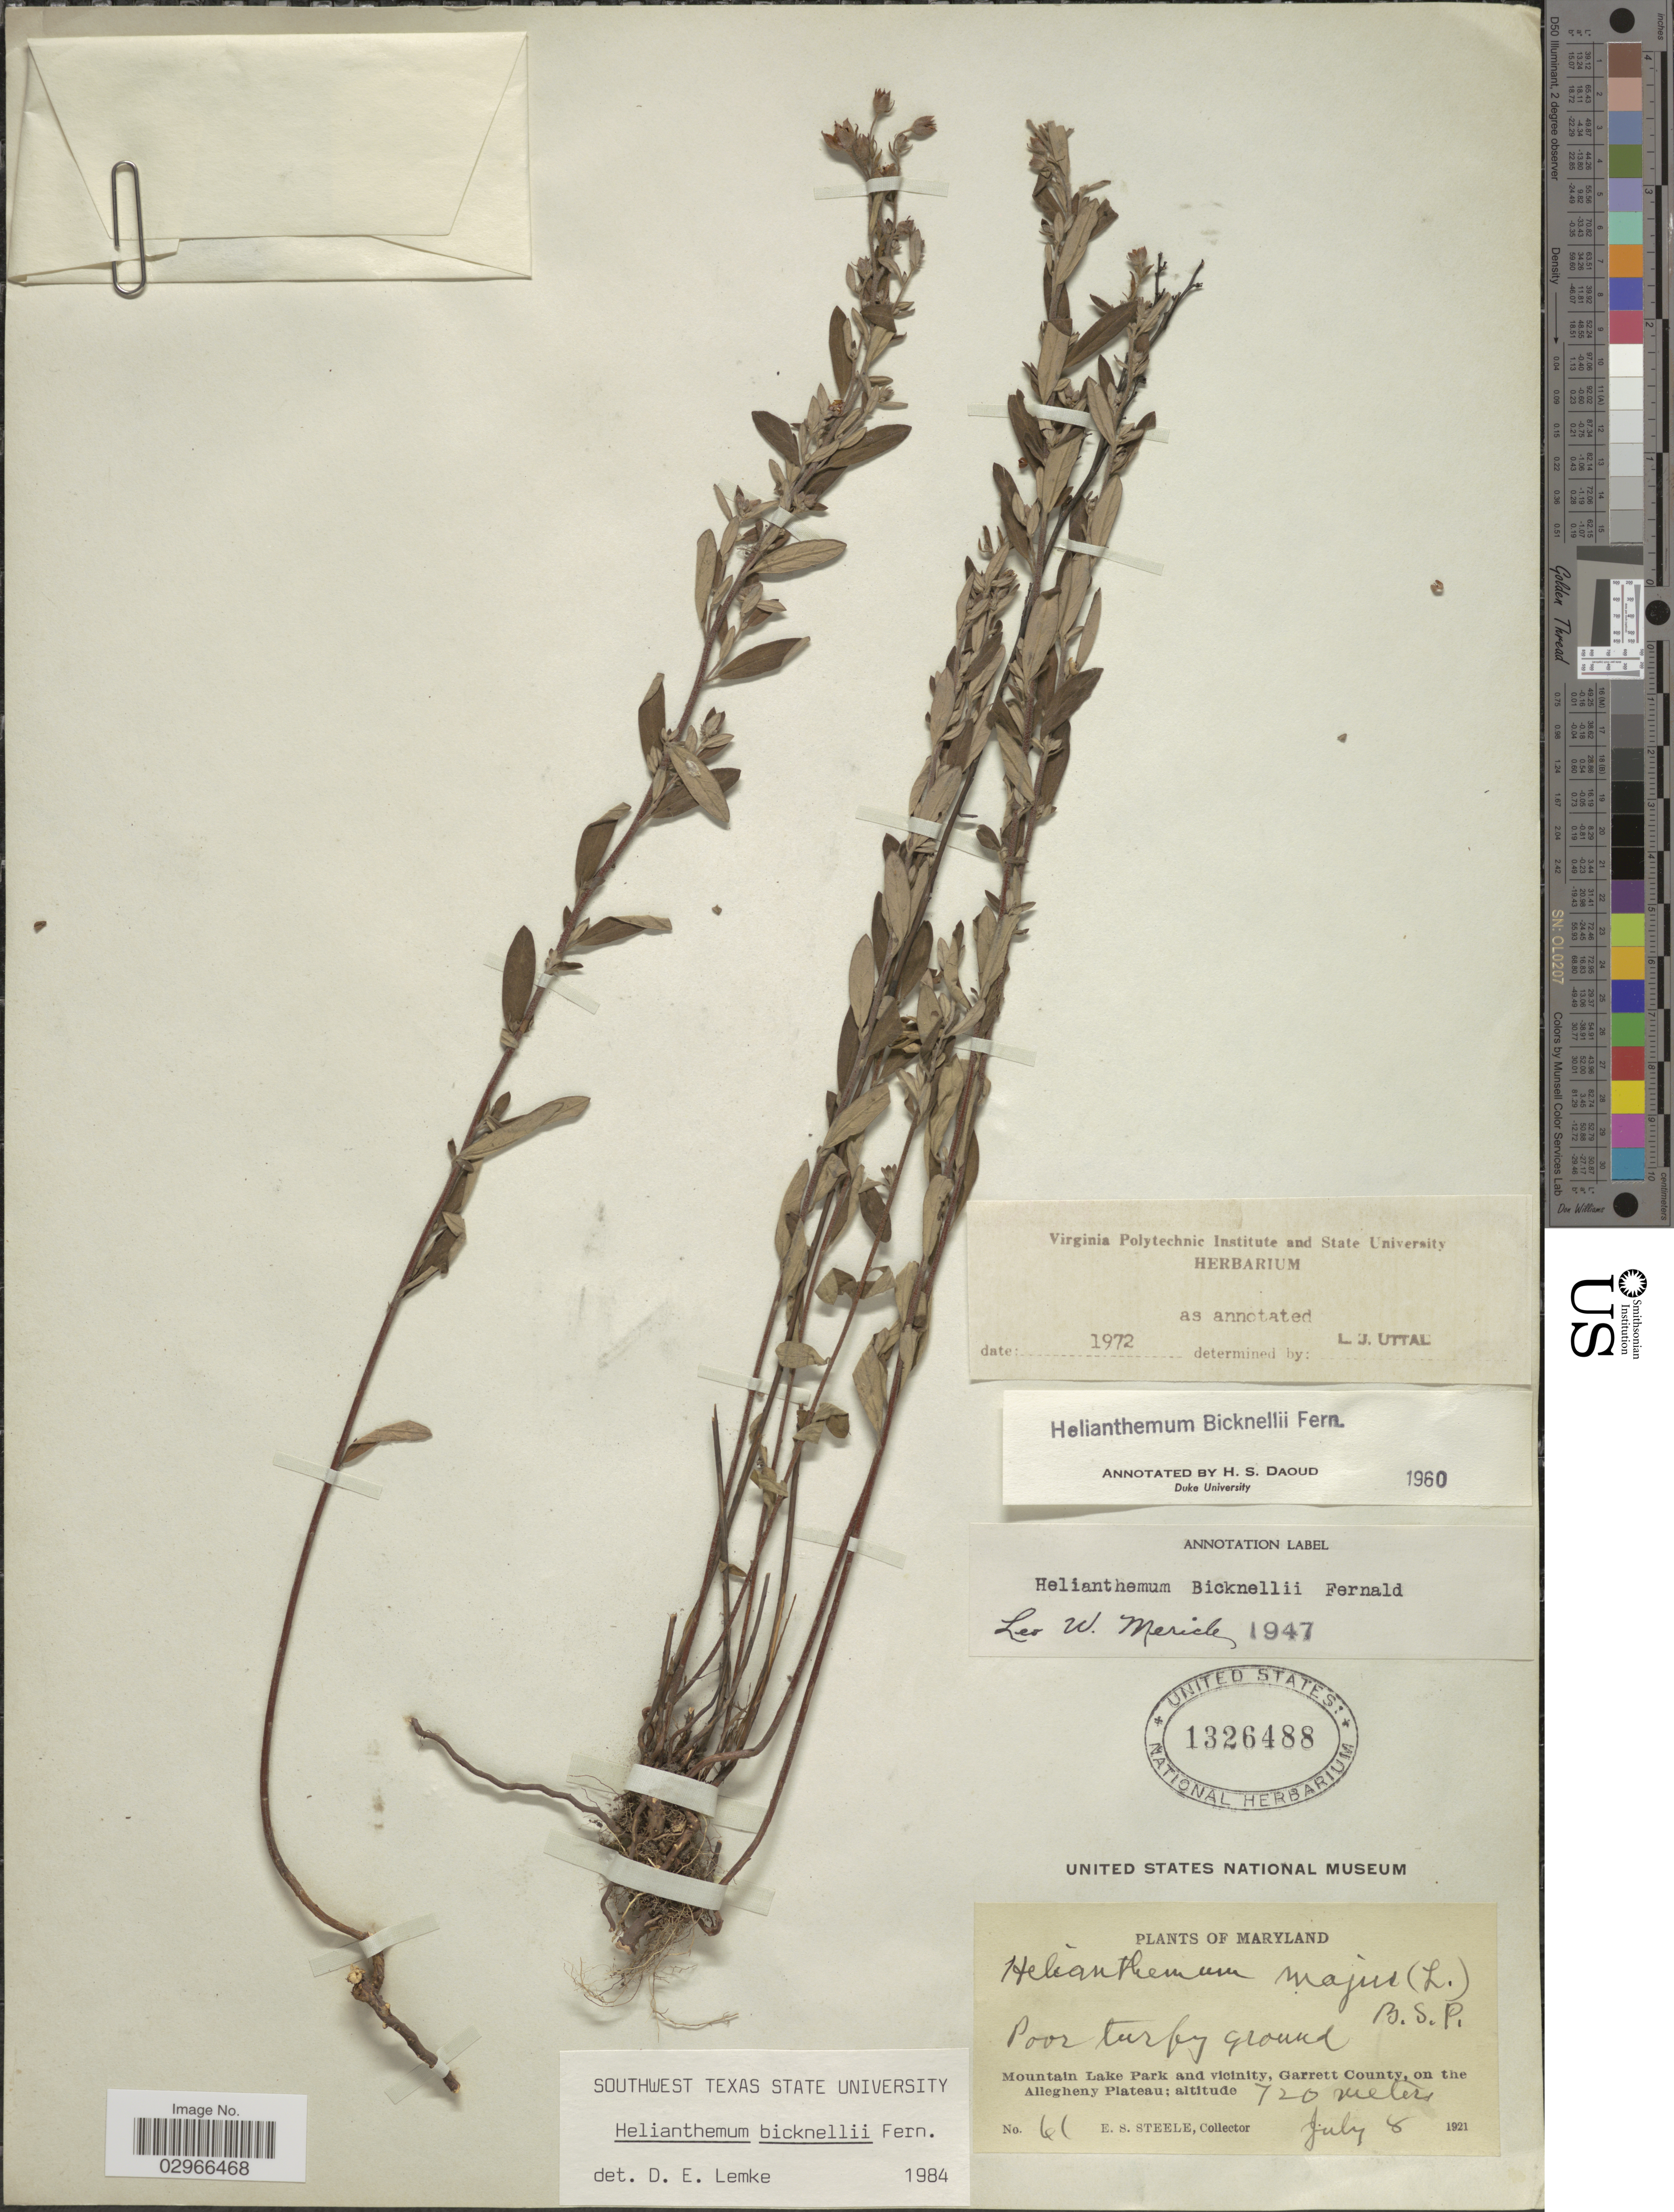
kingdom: Plantae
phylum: Tracheophyta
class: Magnoliopsida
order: Malvales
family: Cistaceae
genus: Helianthemum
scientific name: Helianthemum bicknellii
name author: Fernald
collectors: E. Steele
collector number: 61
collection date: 1921-07-08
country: United States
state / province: Maryland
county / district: Garrett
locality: Mountain Lake Park and vicinity, Garrett County, on the Allegheny Plateau.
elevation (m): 720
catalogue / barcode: US 1326488